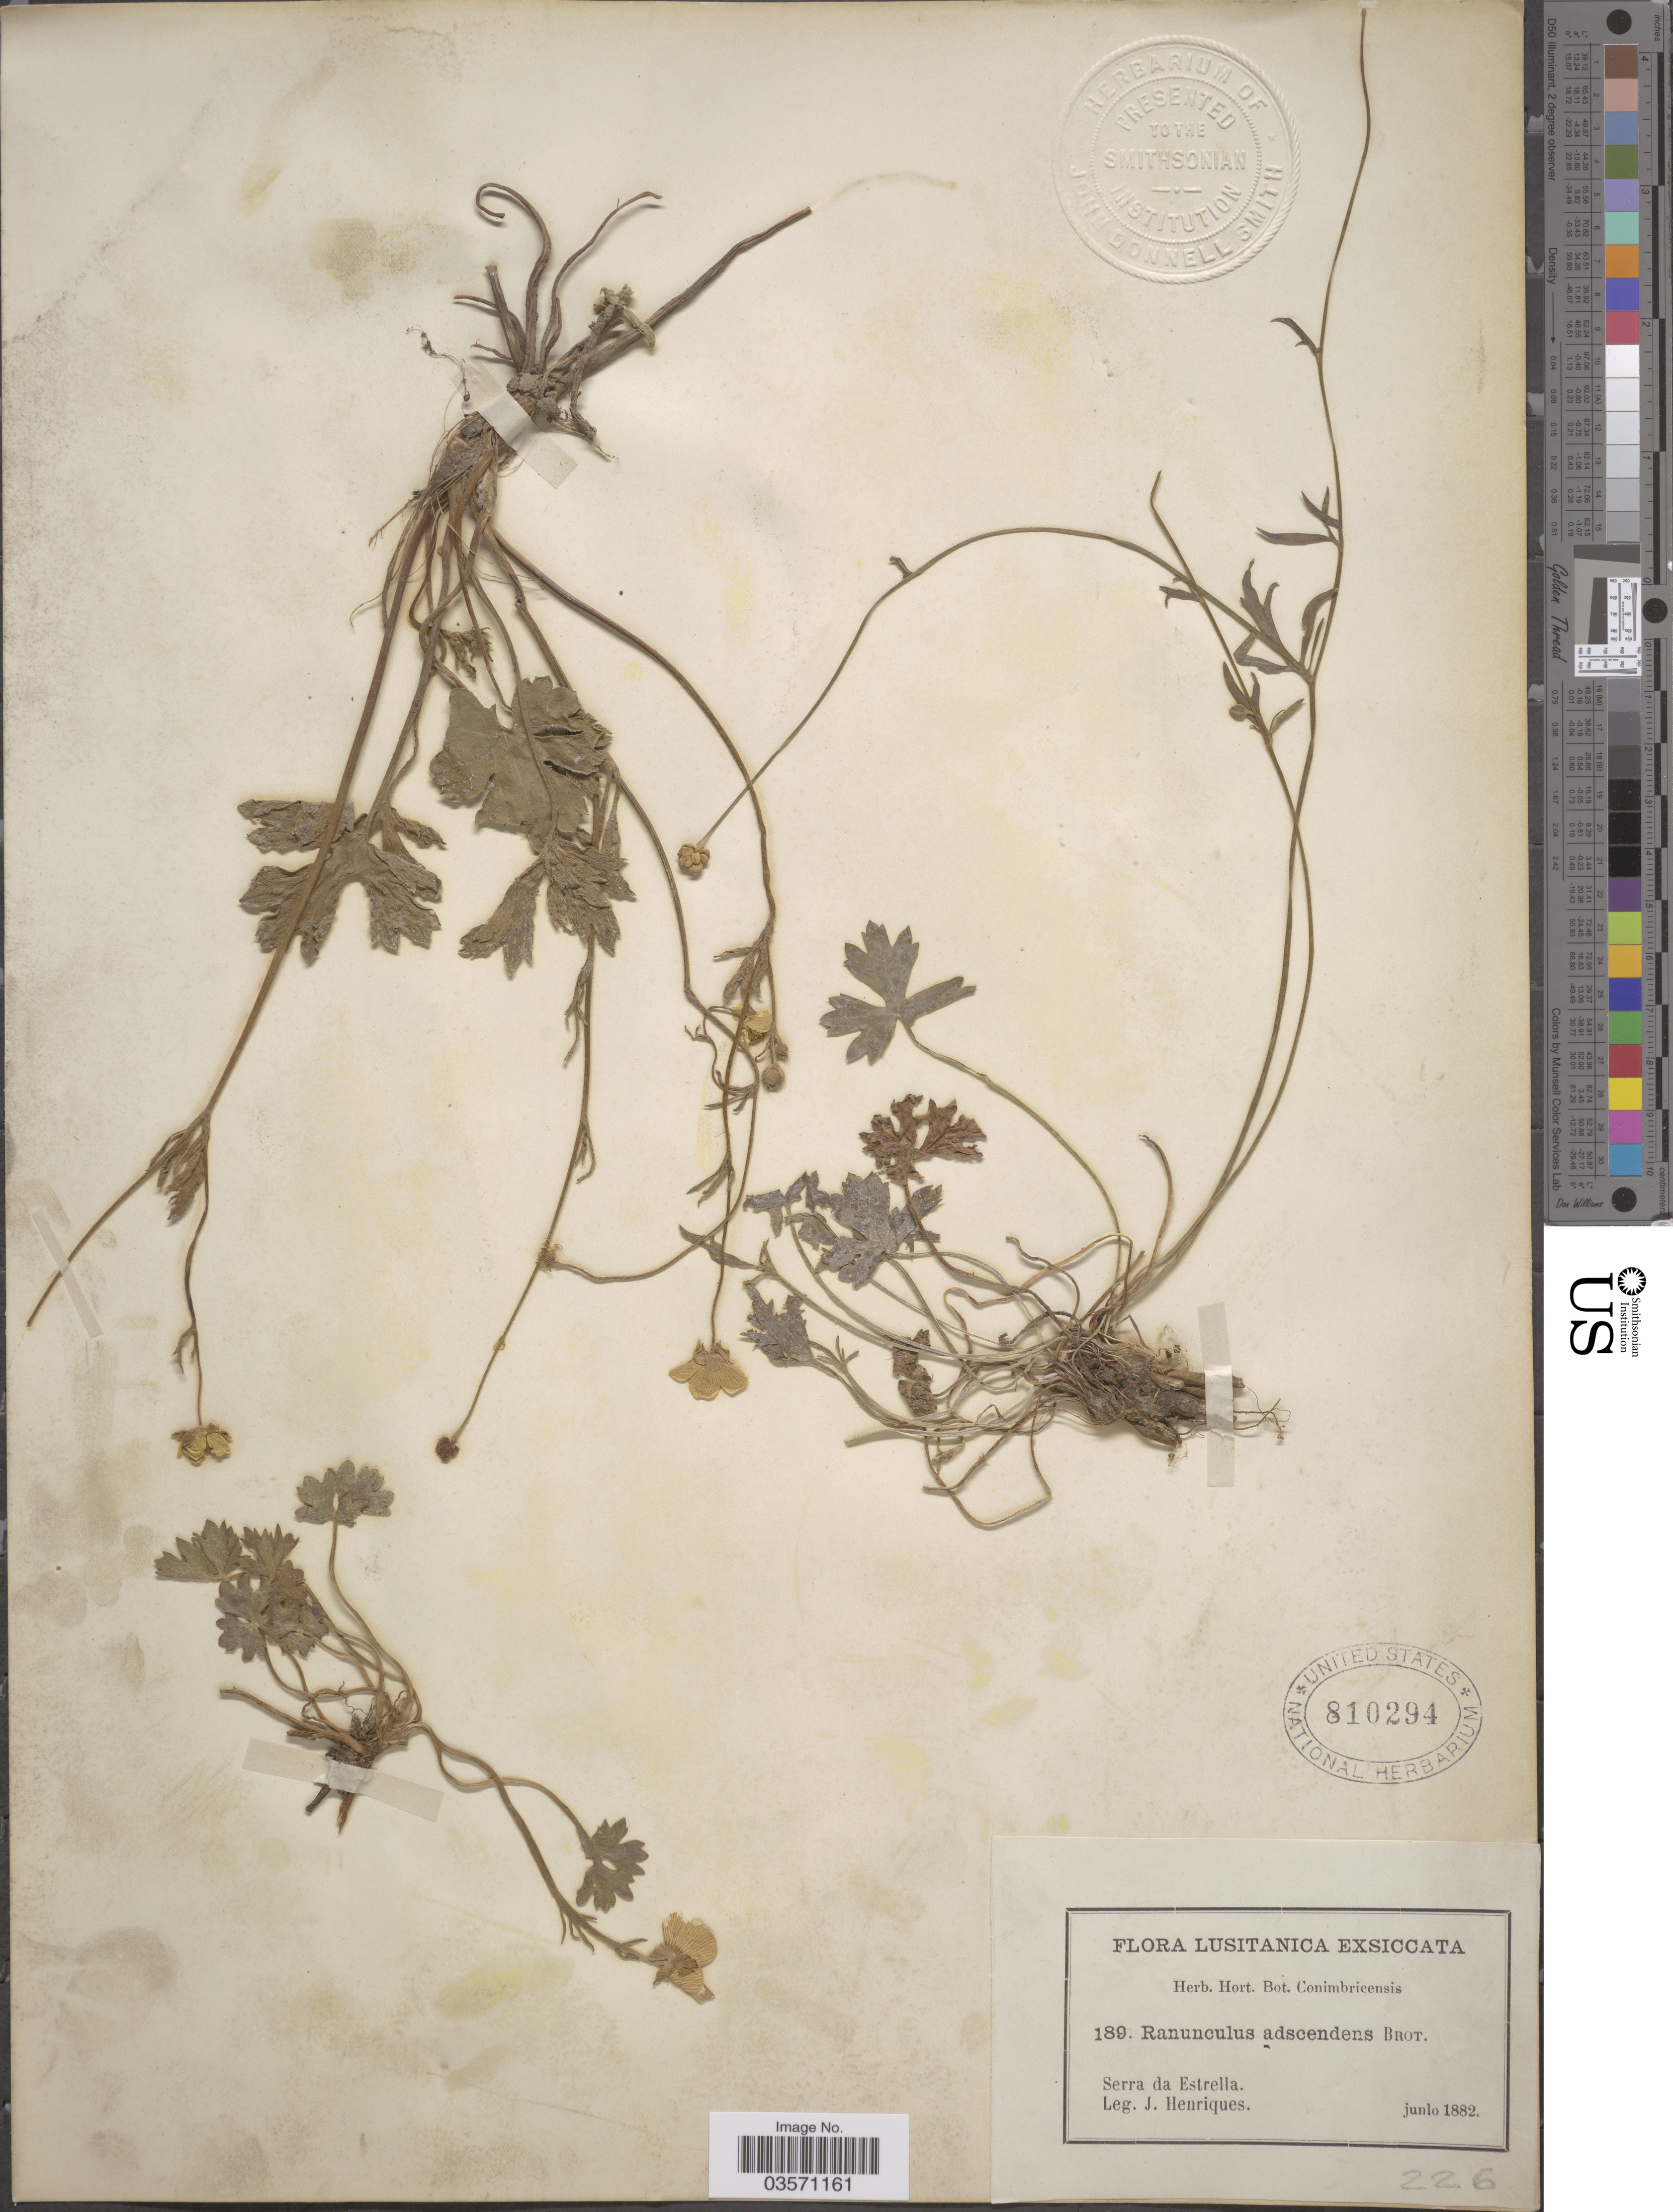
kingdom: Plantae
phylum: Tracheophyta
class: Magnoliopsida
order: Ranunculales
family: Ranunculaceae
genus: Ranunculus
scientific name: Ranunculus adscendens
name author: Brot.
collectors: J. A. Henriques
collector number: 189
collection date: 1882-06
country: Portugal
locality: Lusitanica. Serra de Estrella.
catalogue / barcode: US 810294